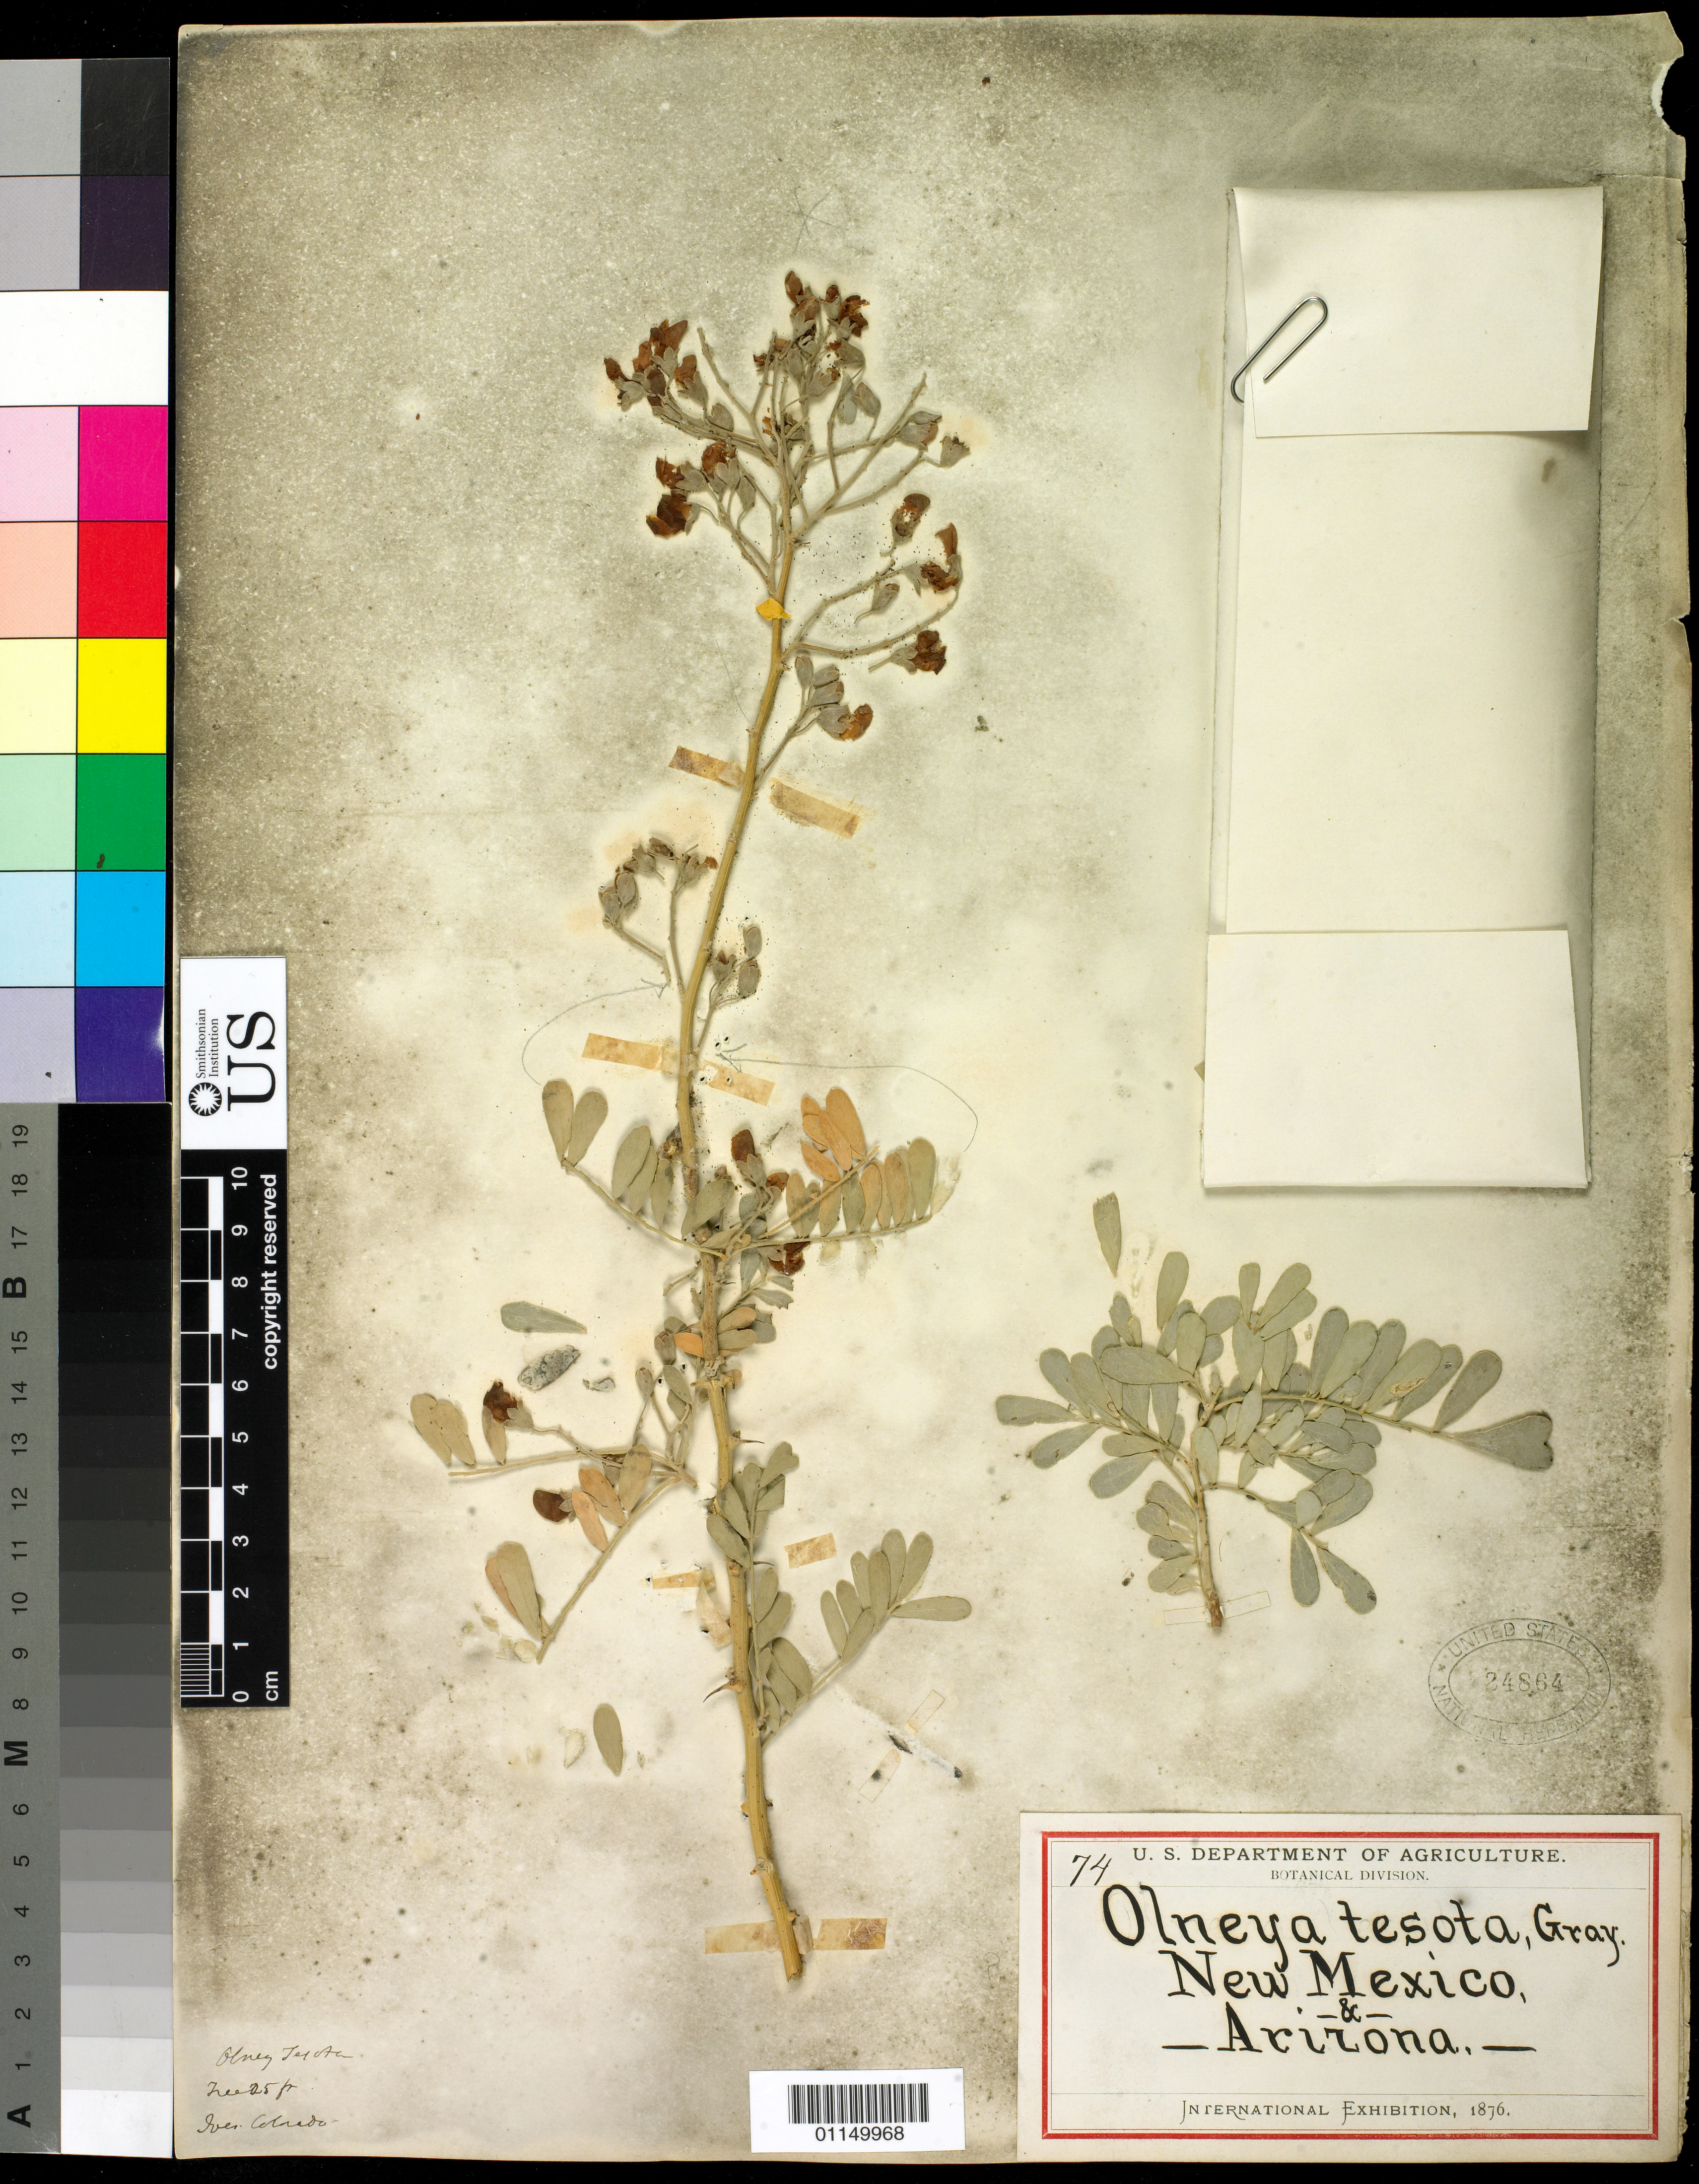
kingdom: Plantae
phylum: Tracheophyta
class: Magnoliopsida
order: Fabales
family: Fabaceae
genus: Olneya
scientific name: Olneya tesota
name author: A. Gray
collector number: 74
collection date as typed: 1876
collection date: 1876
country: United States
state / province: Arizona / New Mexico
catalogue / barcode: US 24864